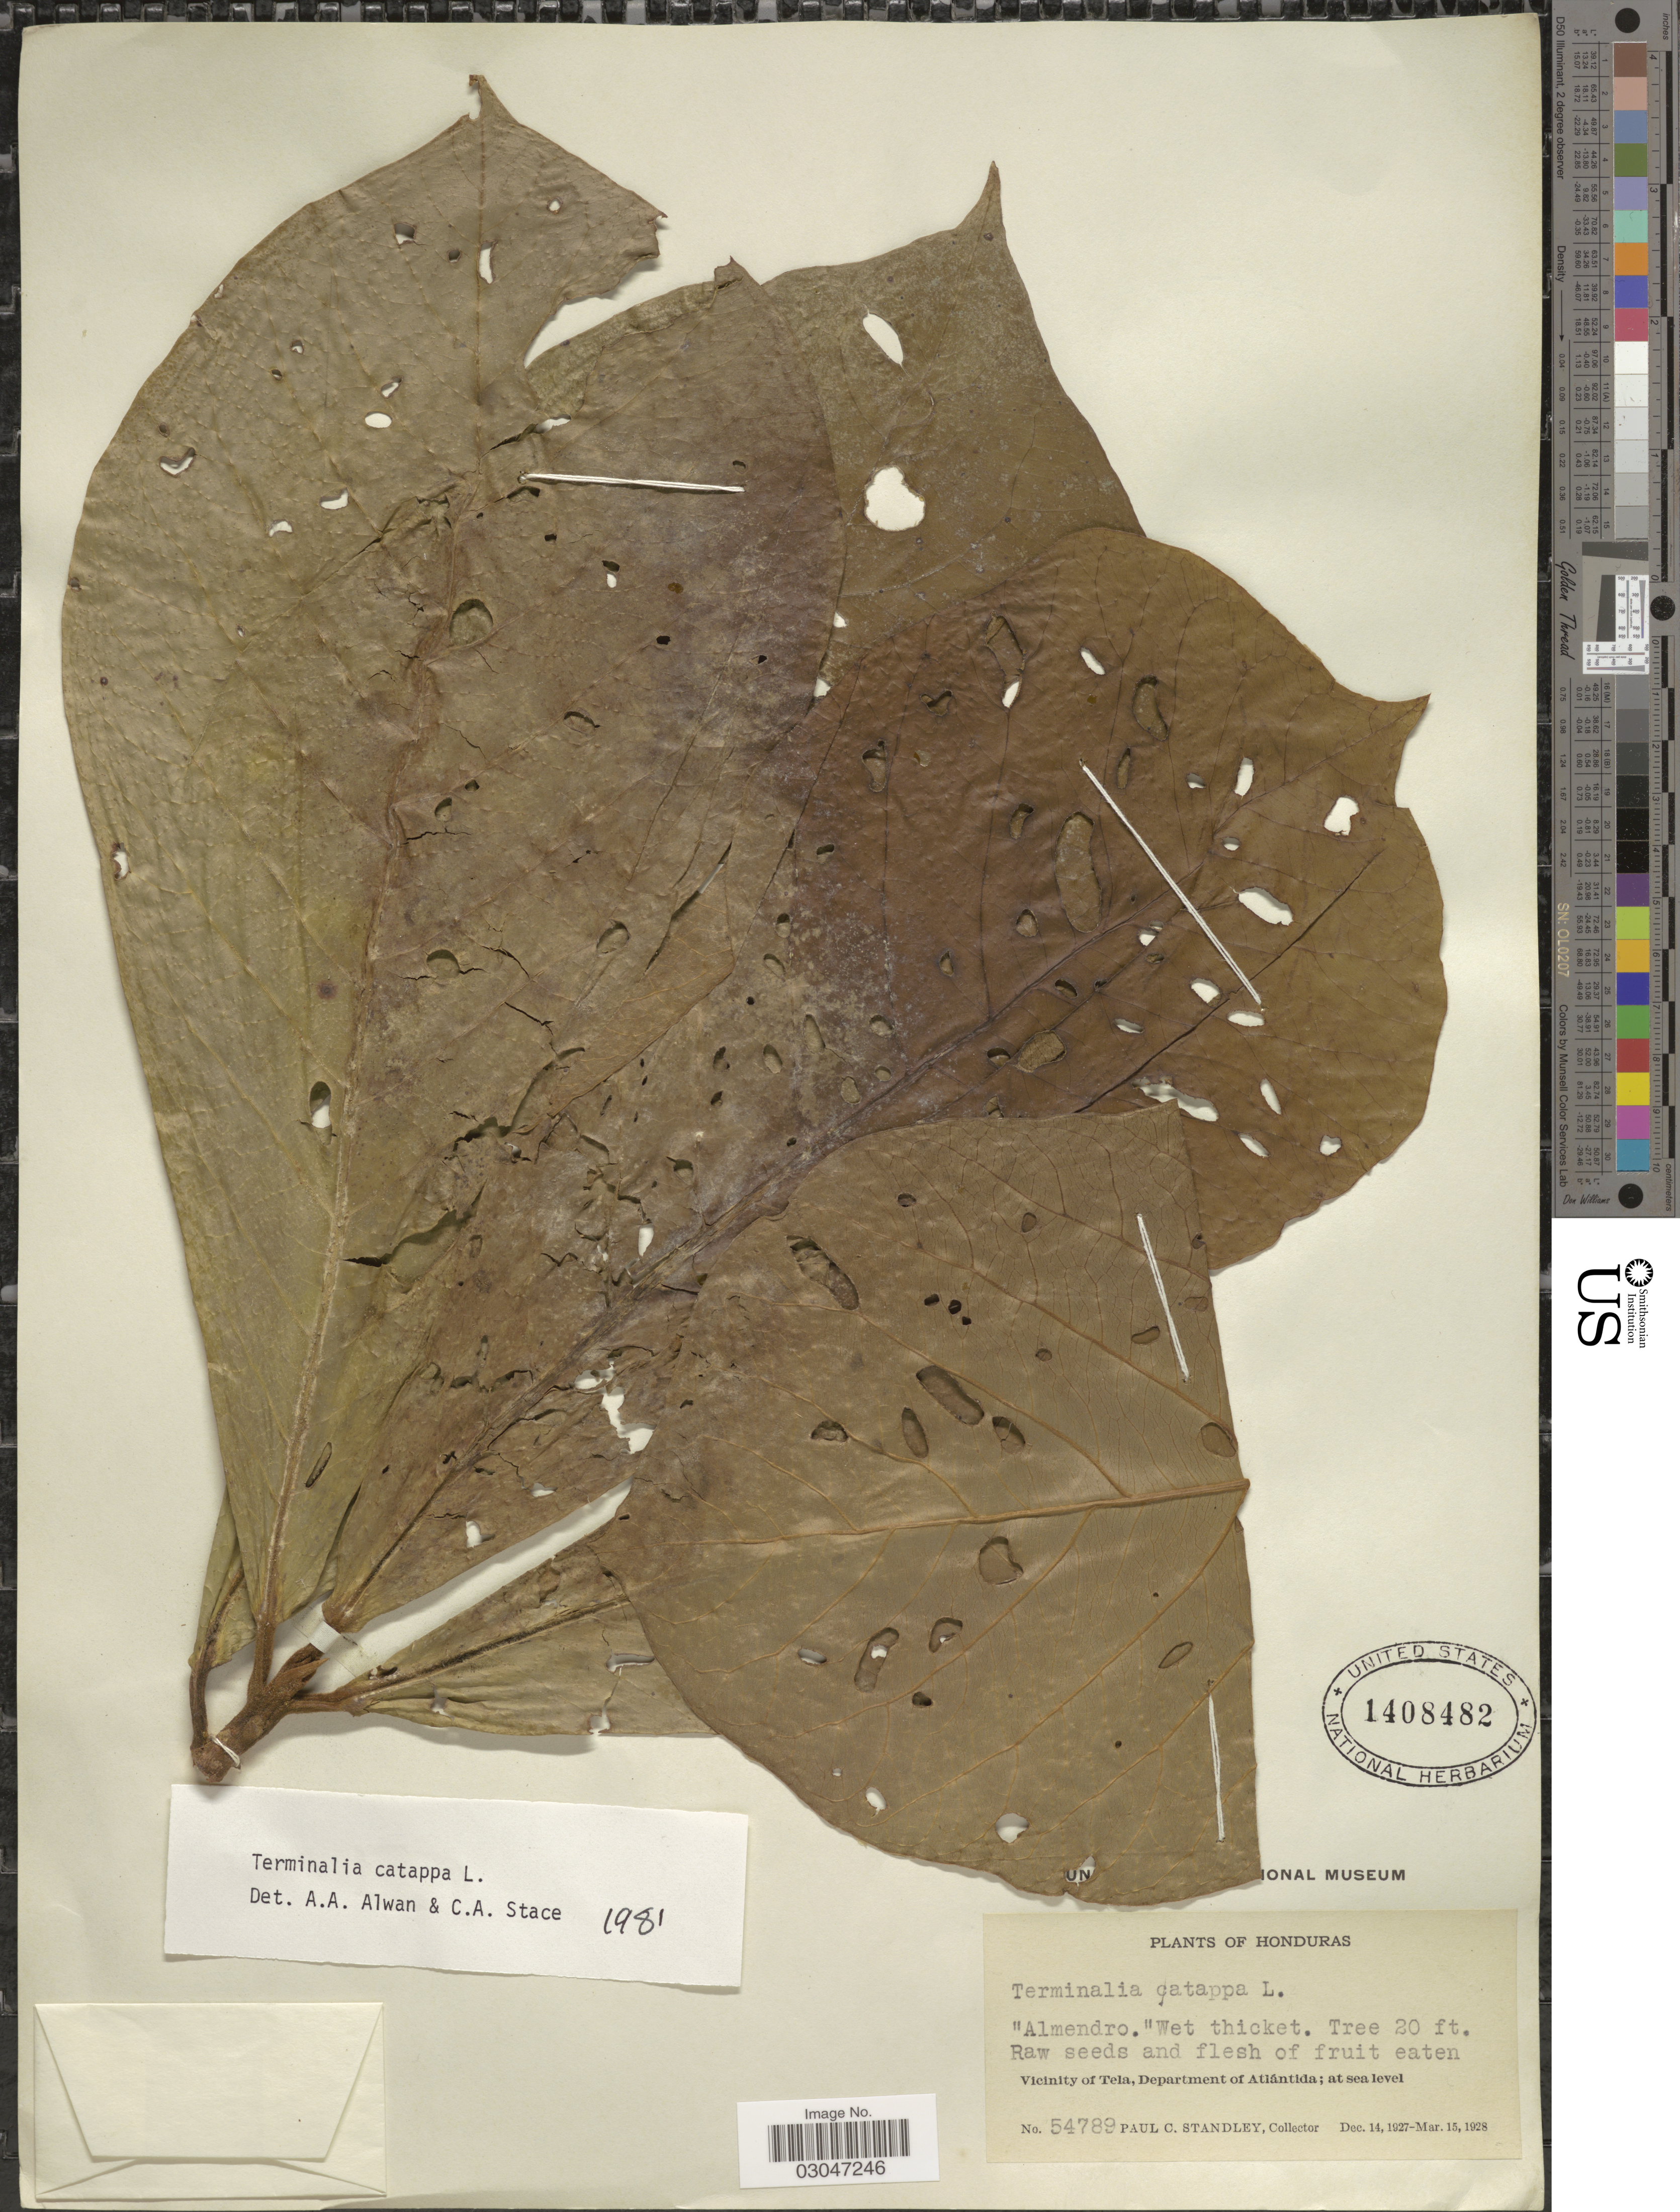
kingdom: Plantae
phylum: Tracheophyta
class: Magnoliopsida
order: Myrtales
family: Combretaceae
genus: Terminalia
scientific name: Terminalia catappa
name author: L.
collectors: P. C. Standley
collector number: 54789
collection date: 1927-12-14/1928-03-15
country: Honduras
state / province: Atlántida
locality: Vicinity of Tela, Department of Atlántida.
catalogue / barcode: US 1408482